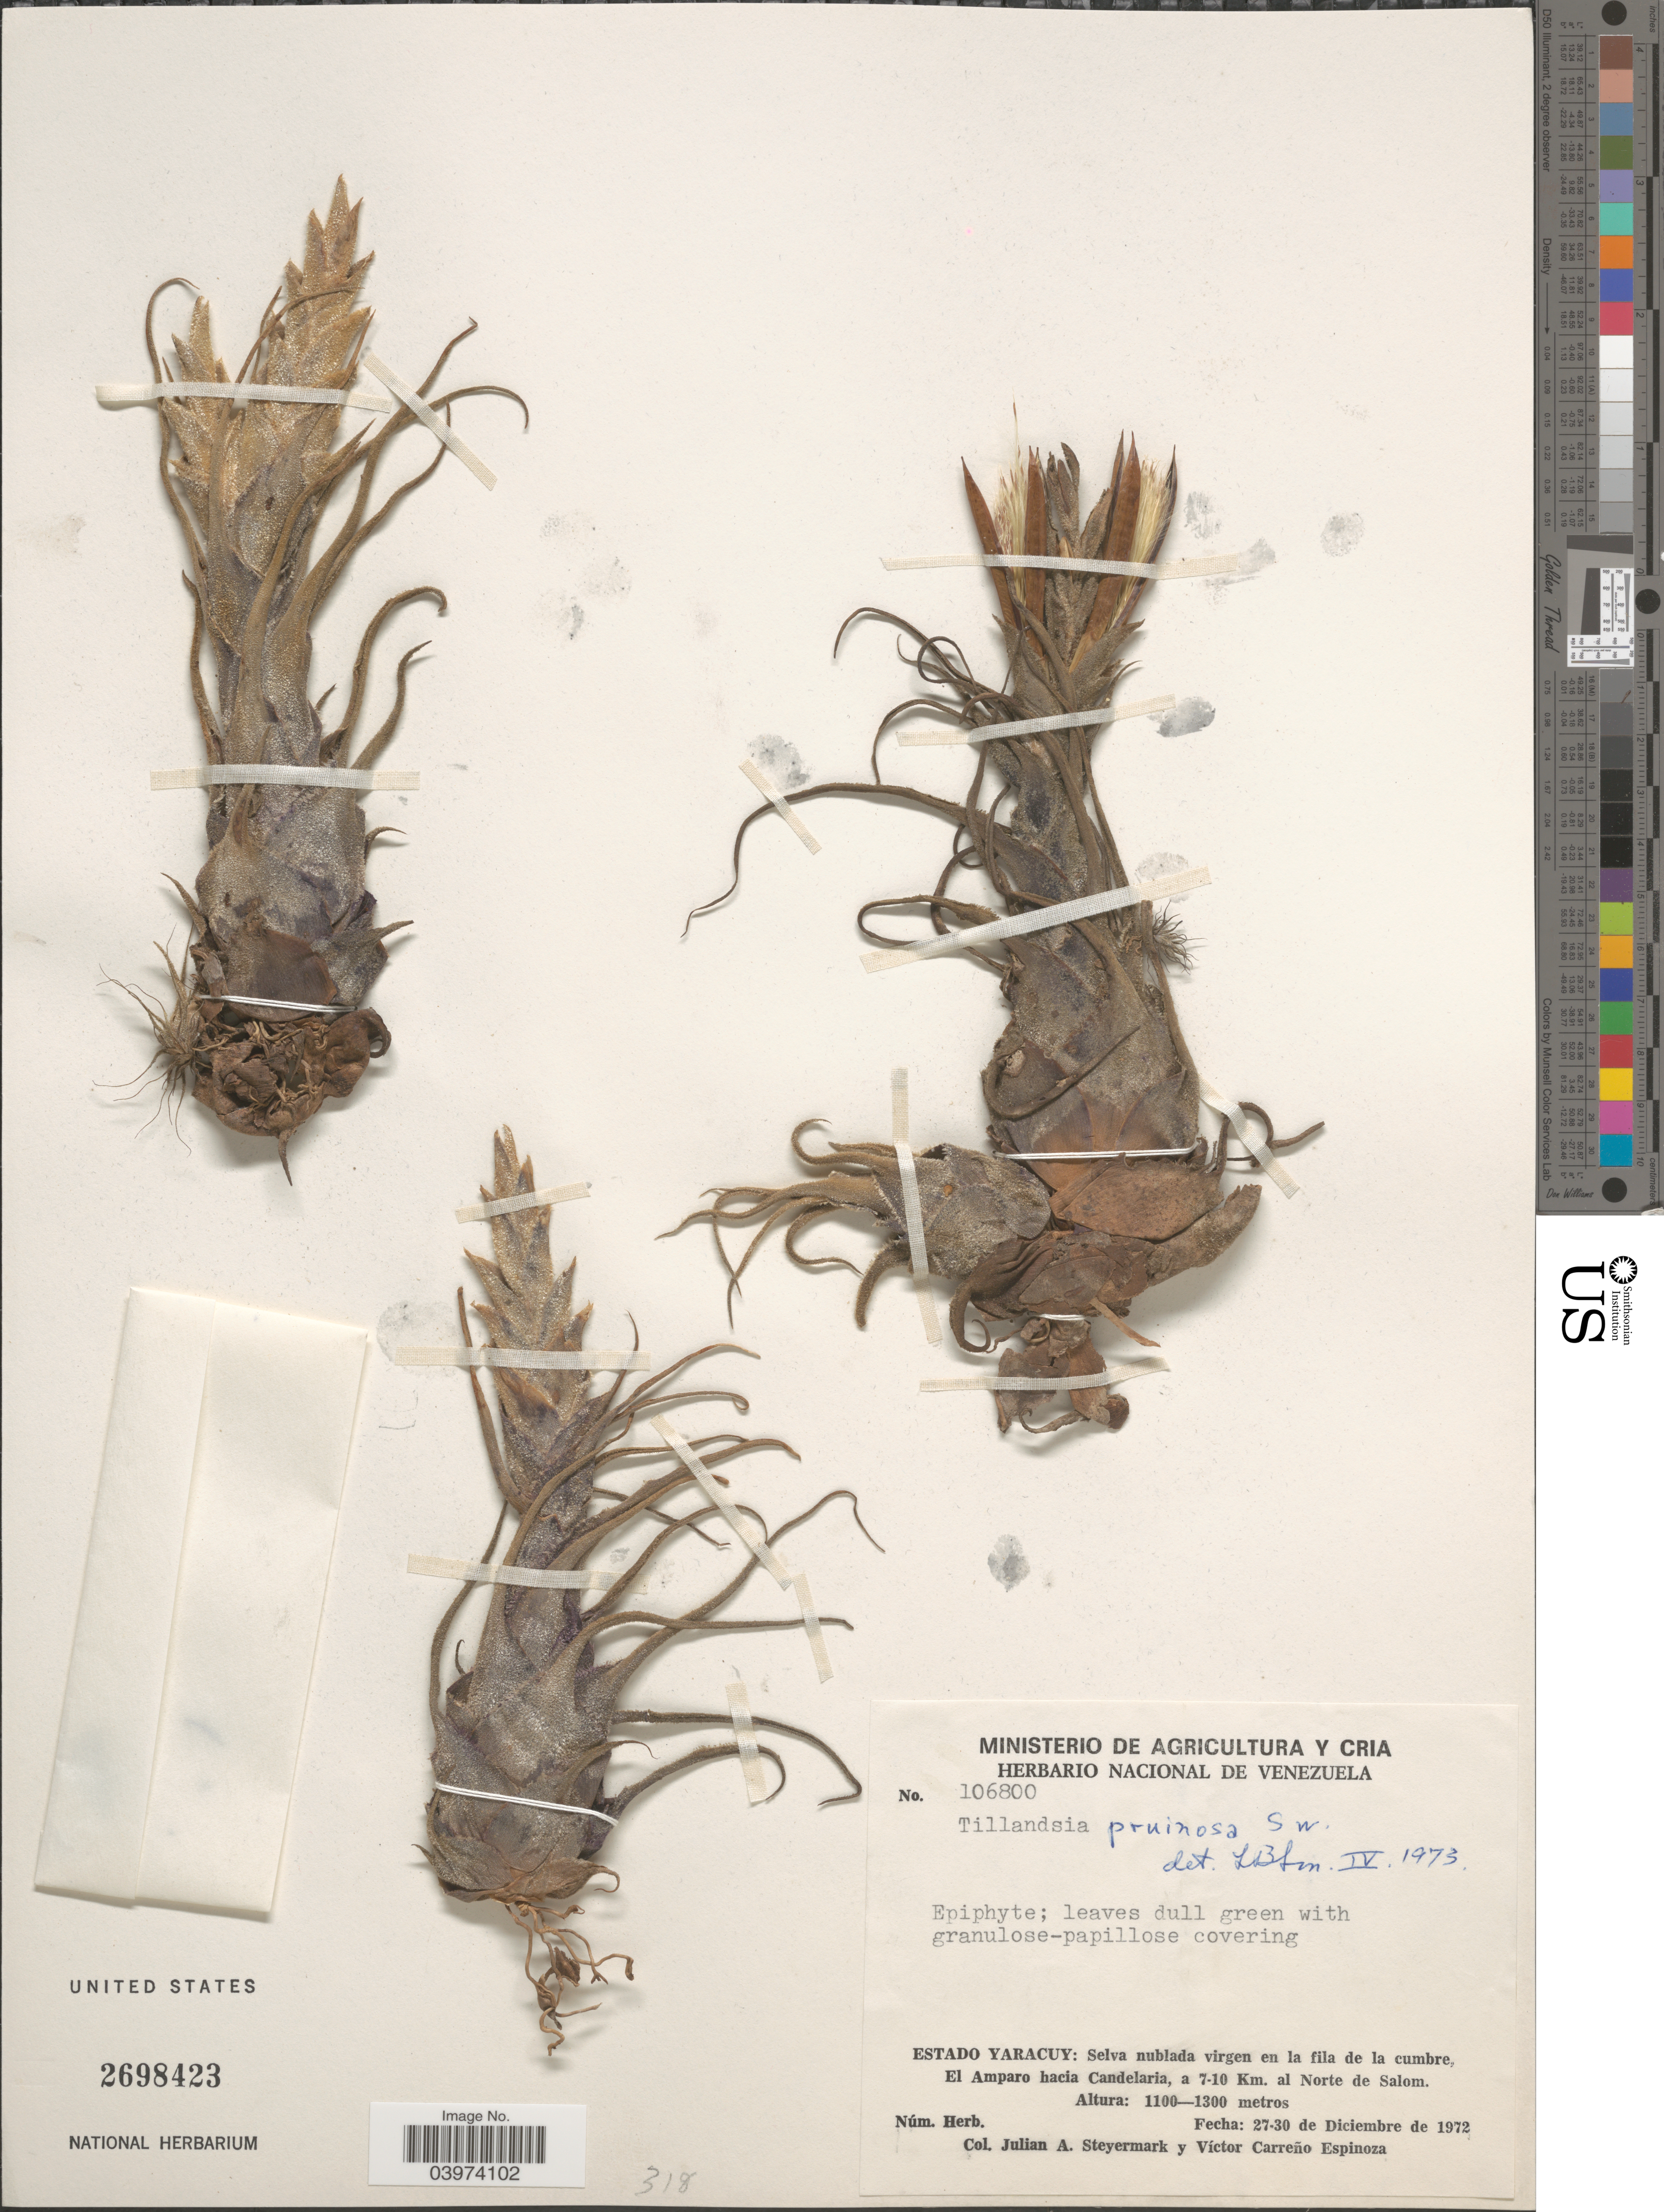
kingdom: Plantae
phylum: Tracheophyta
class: Liliopsida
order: Poales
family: Bromeliaceae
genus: Tillandsia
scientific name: Tillandsia pruinosa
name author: Sw.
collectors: J. Steyermark & V. Carreño E.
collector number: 106800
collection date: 1972-12-27/1972-12-30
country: Venezuela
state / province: Yaracuy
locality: Selva nublada virgen en la fila de la cumbre El Amparo hacia candelaria, a 7-10 Km. al Norte de Salom.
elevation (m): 1100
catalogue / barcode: US 2698423